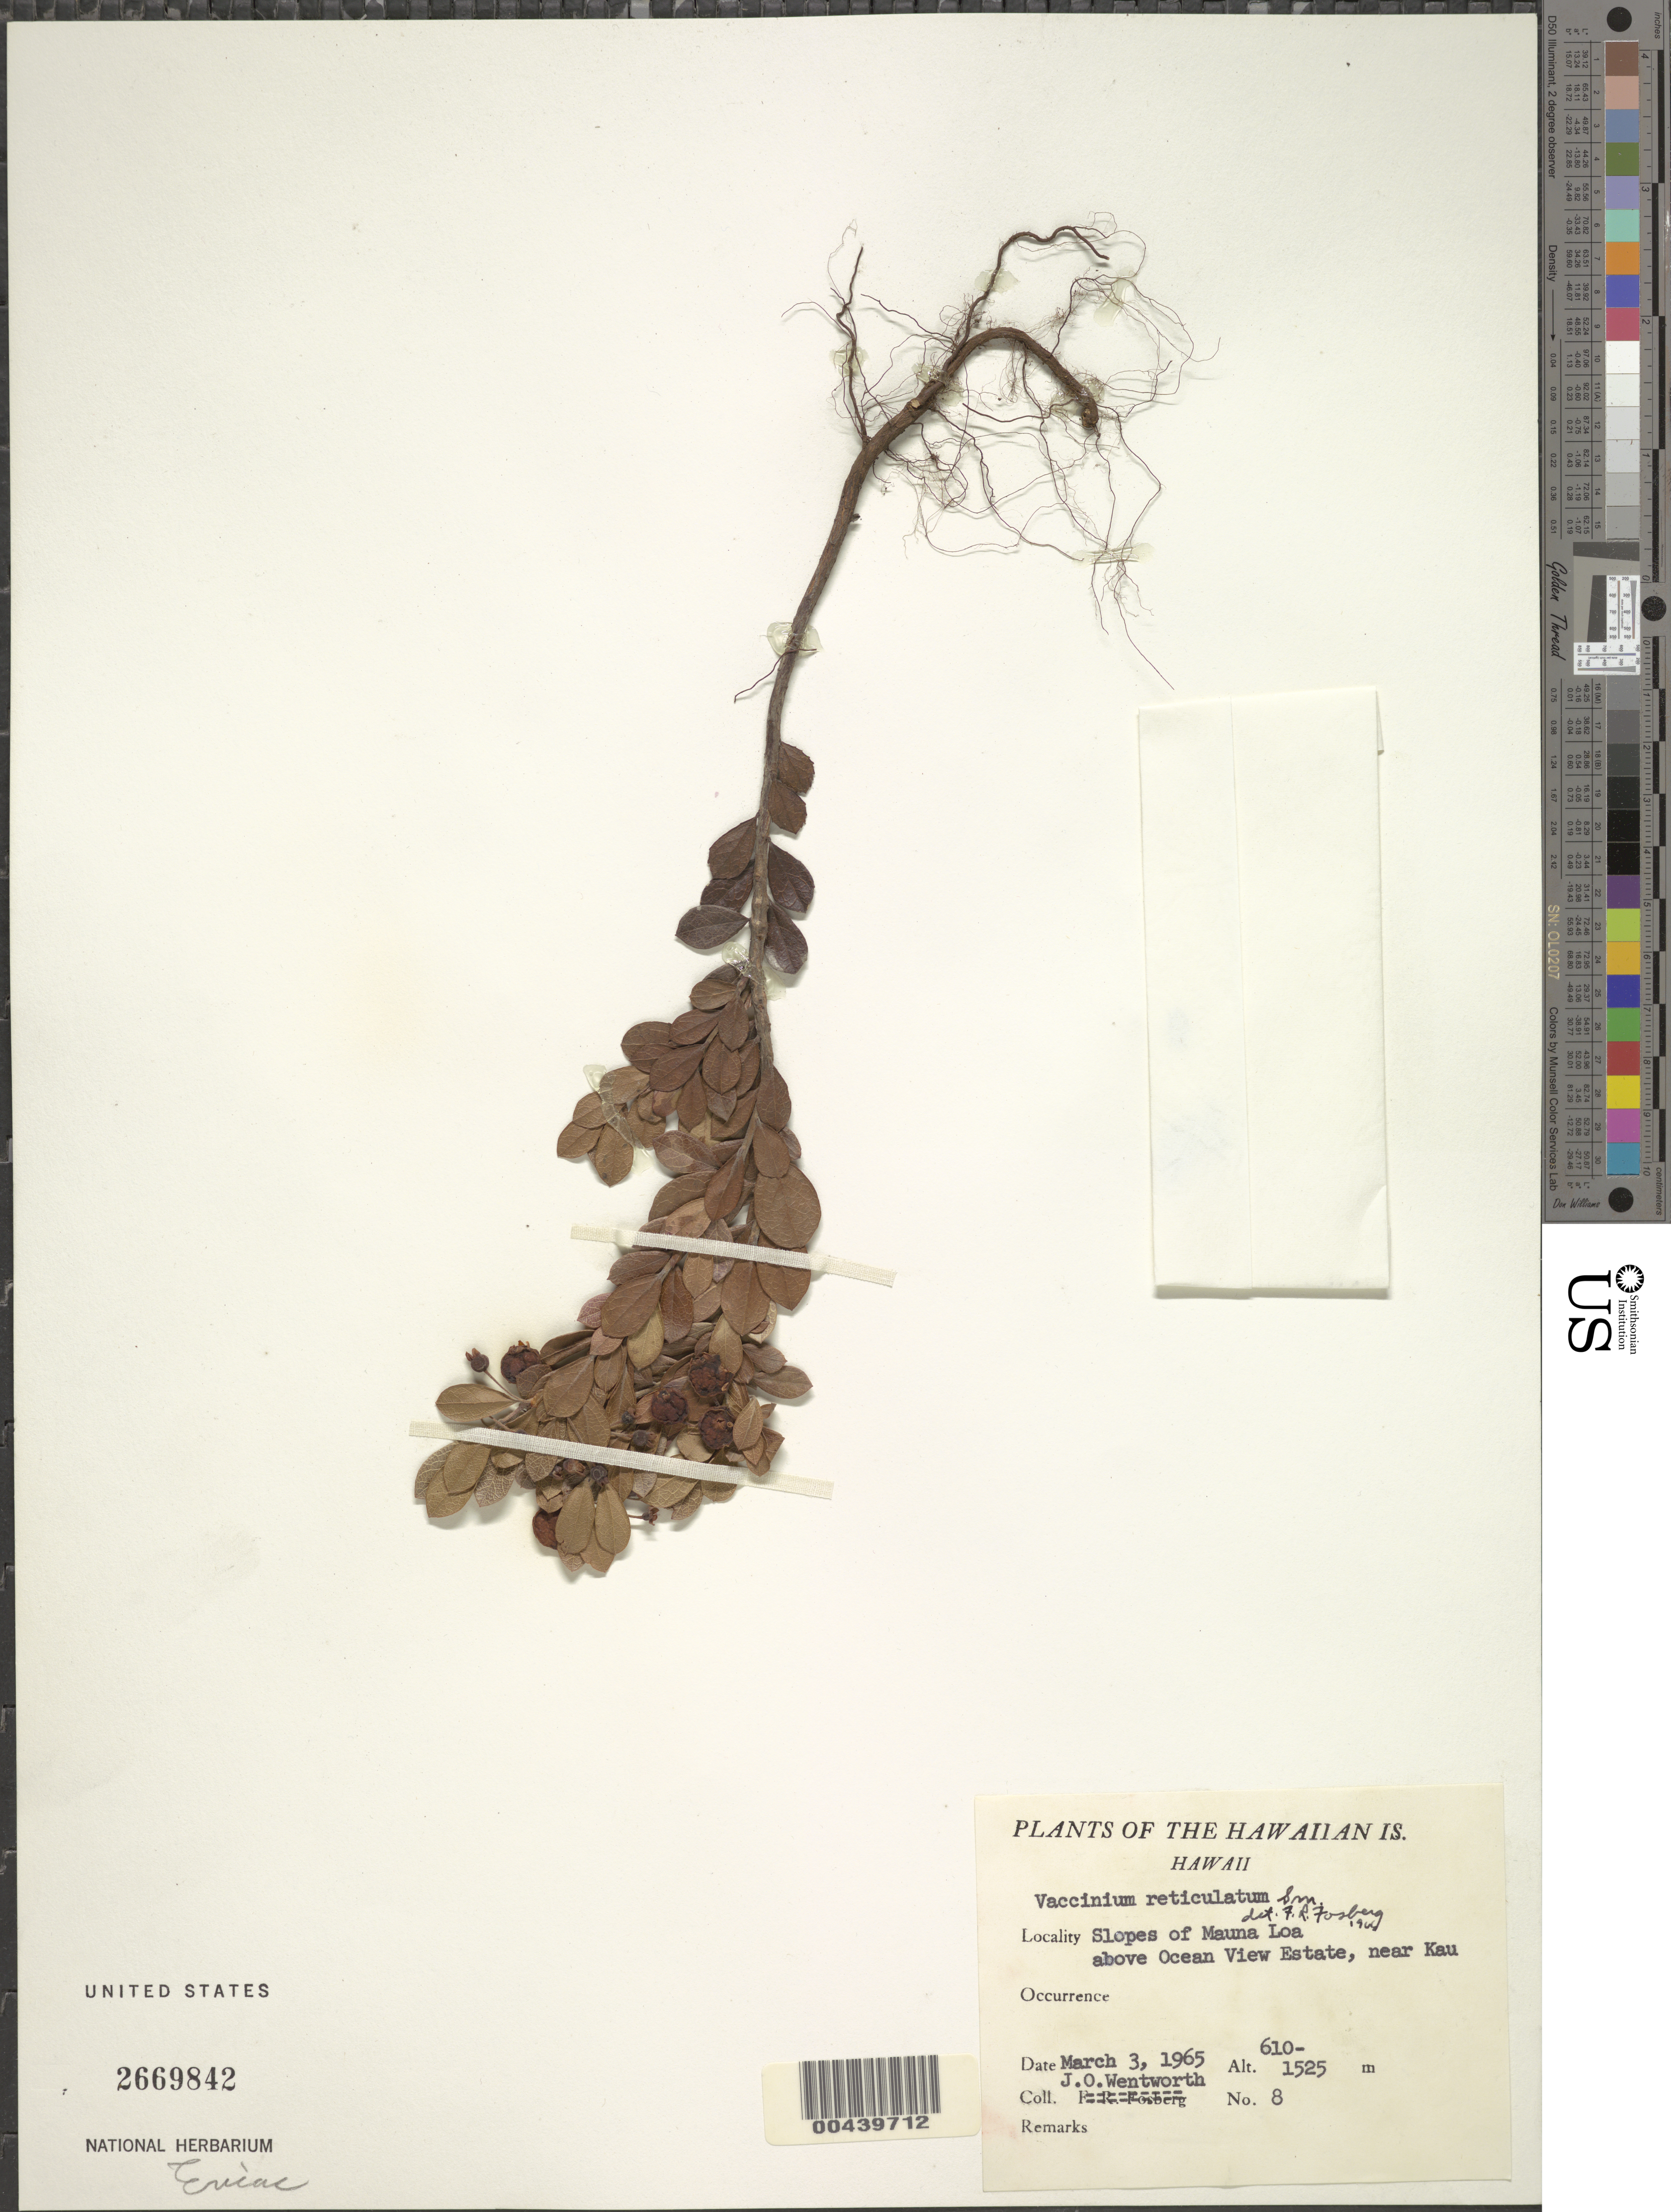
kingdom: Plantae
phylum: Tracheophyta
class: Magnoliopsida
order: Ericales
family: Ericaceae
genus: Vaccinium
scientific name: Vaccinium reticulatum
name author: Sm.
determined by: Fosberg, F. R.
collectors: J. Wentworth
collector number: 8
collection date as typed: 3 Mar 1965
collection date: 1965-03-03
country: United States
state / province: Hawaii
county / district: Hawaii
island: Hawaii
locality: Slopes of Mauna Loa above Ocean View Estate, near Kau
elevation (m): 610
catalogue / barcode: US 2669842